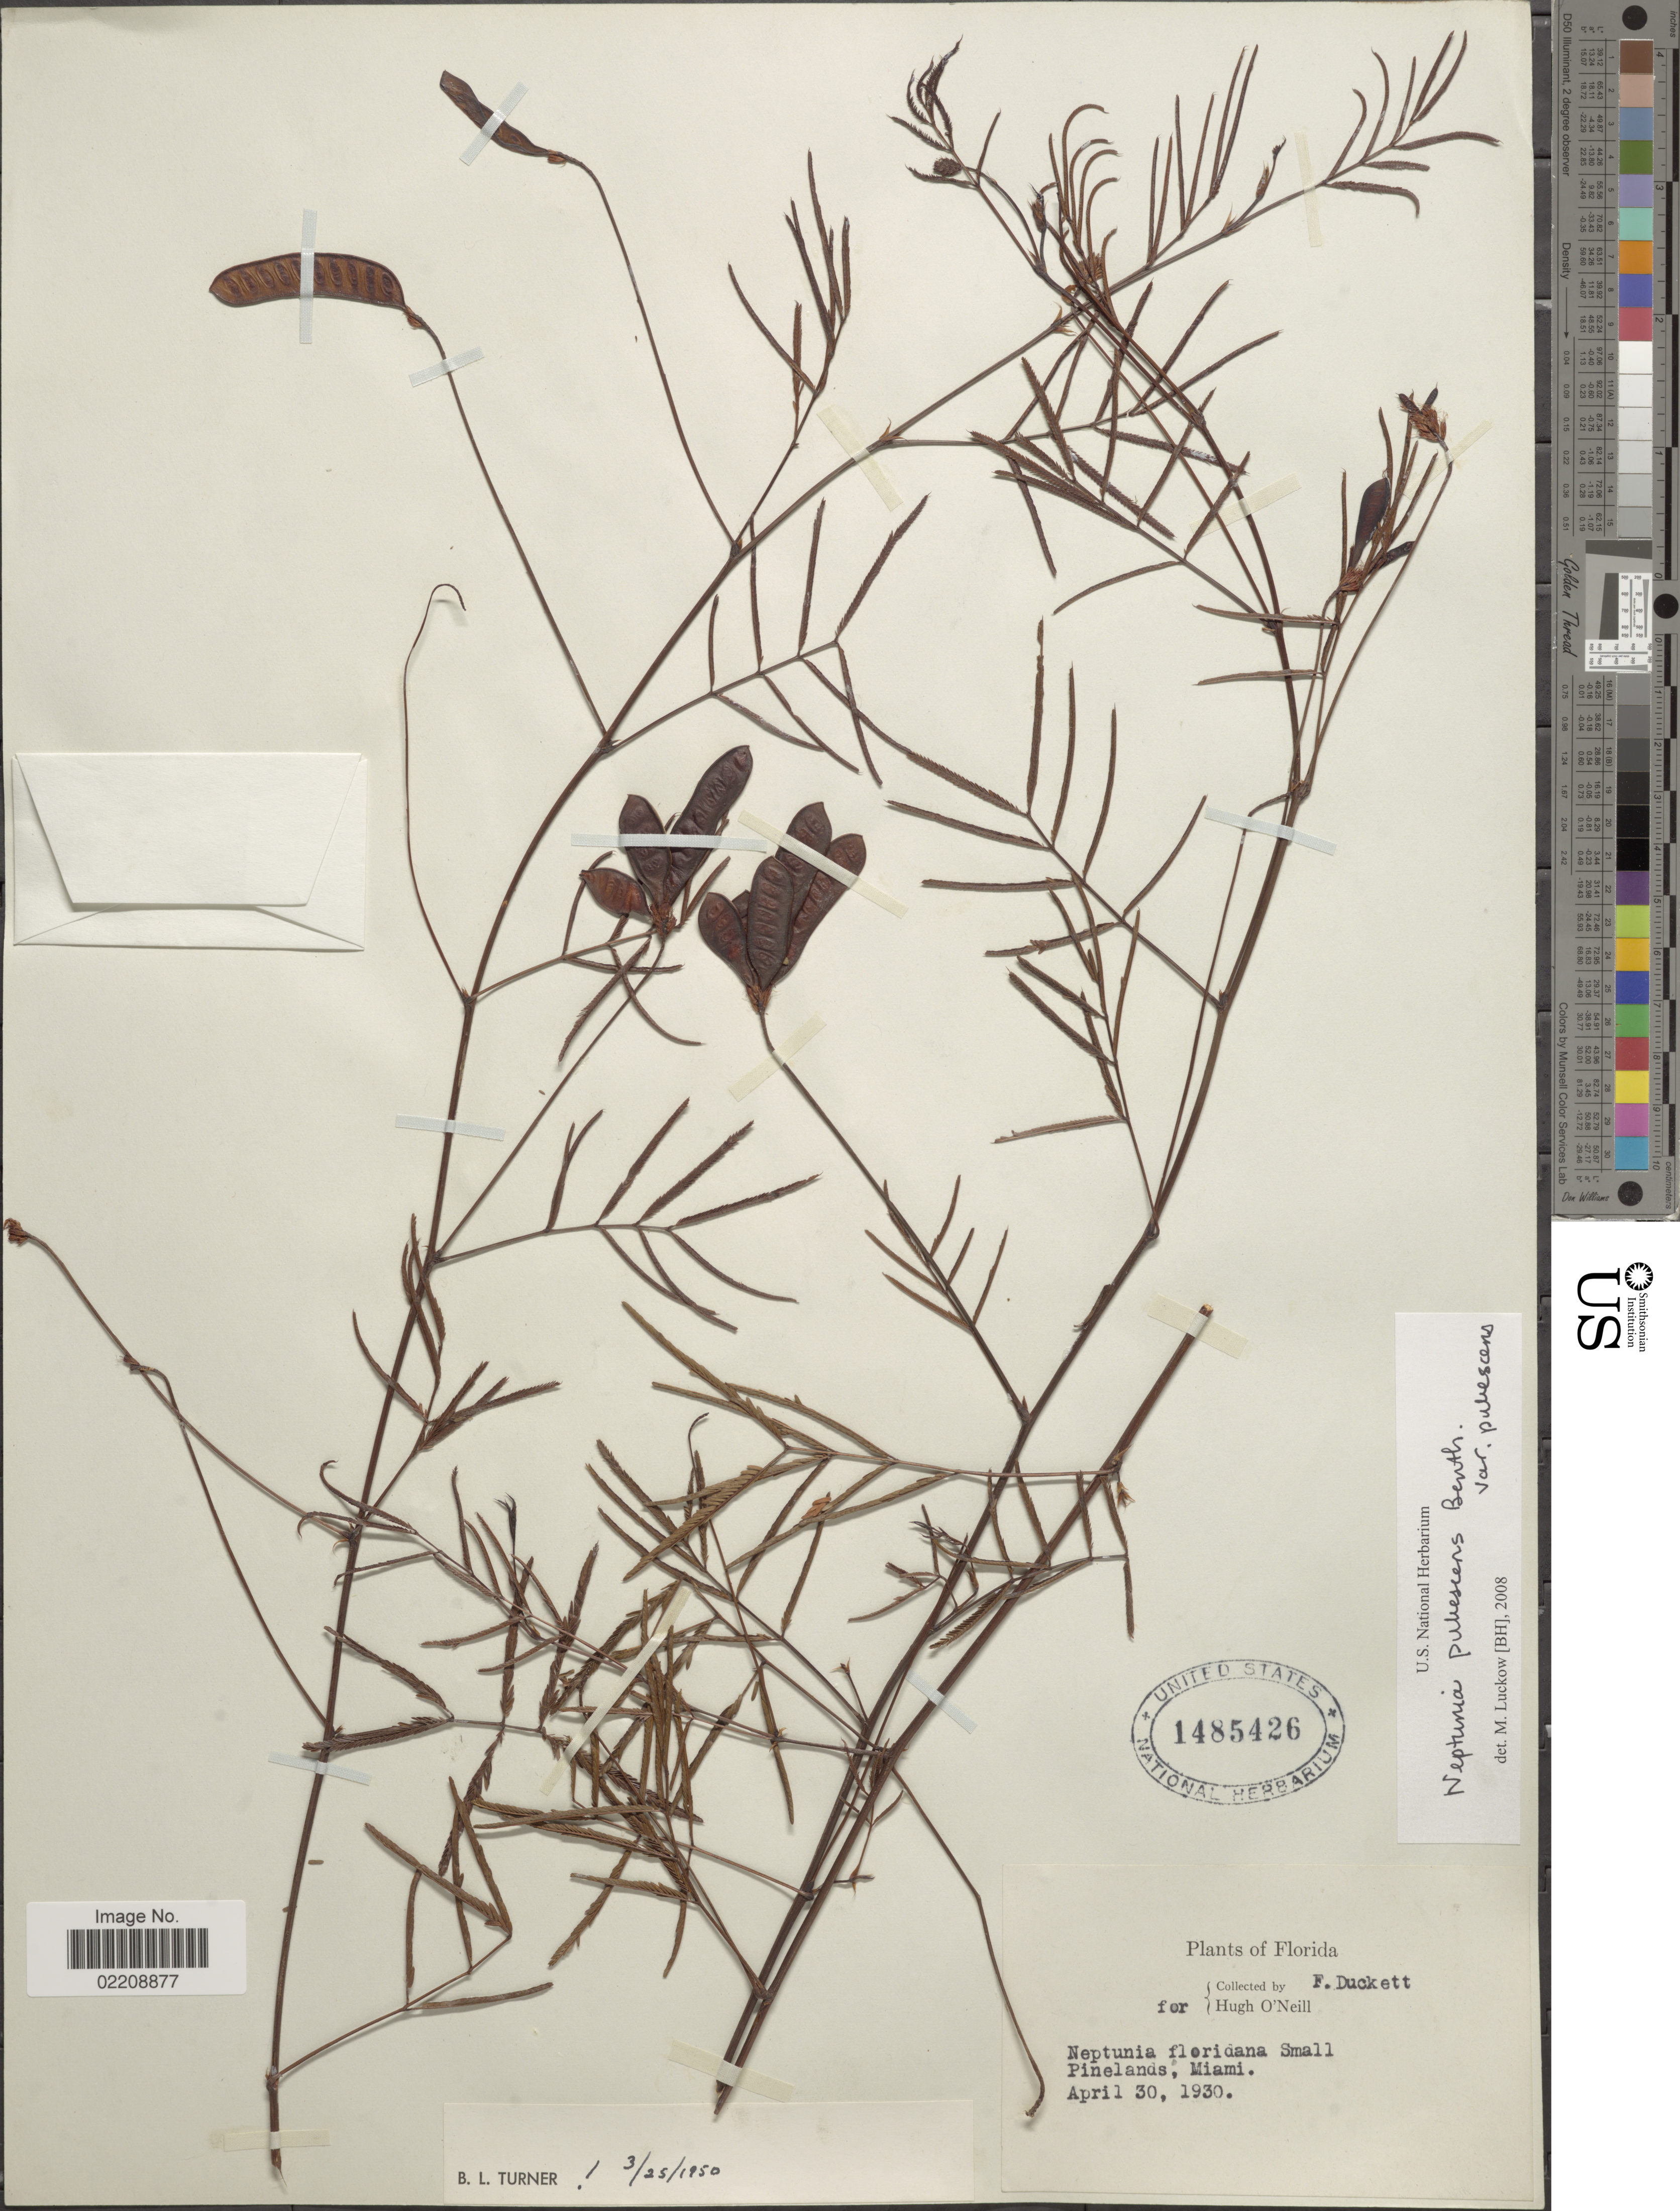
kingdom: Plantae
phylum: Tracheophyta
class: Magnoliopsida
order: Fabales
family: Fabaceae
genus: Neptunia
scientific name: Neptunia pubescens var. pubescens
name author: Benth.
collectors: F. Duckett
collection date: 1930-04-30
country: United States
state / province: Florida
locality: Pinelands, Miami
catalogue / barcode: US 1485426